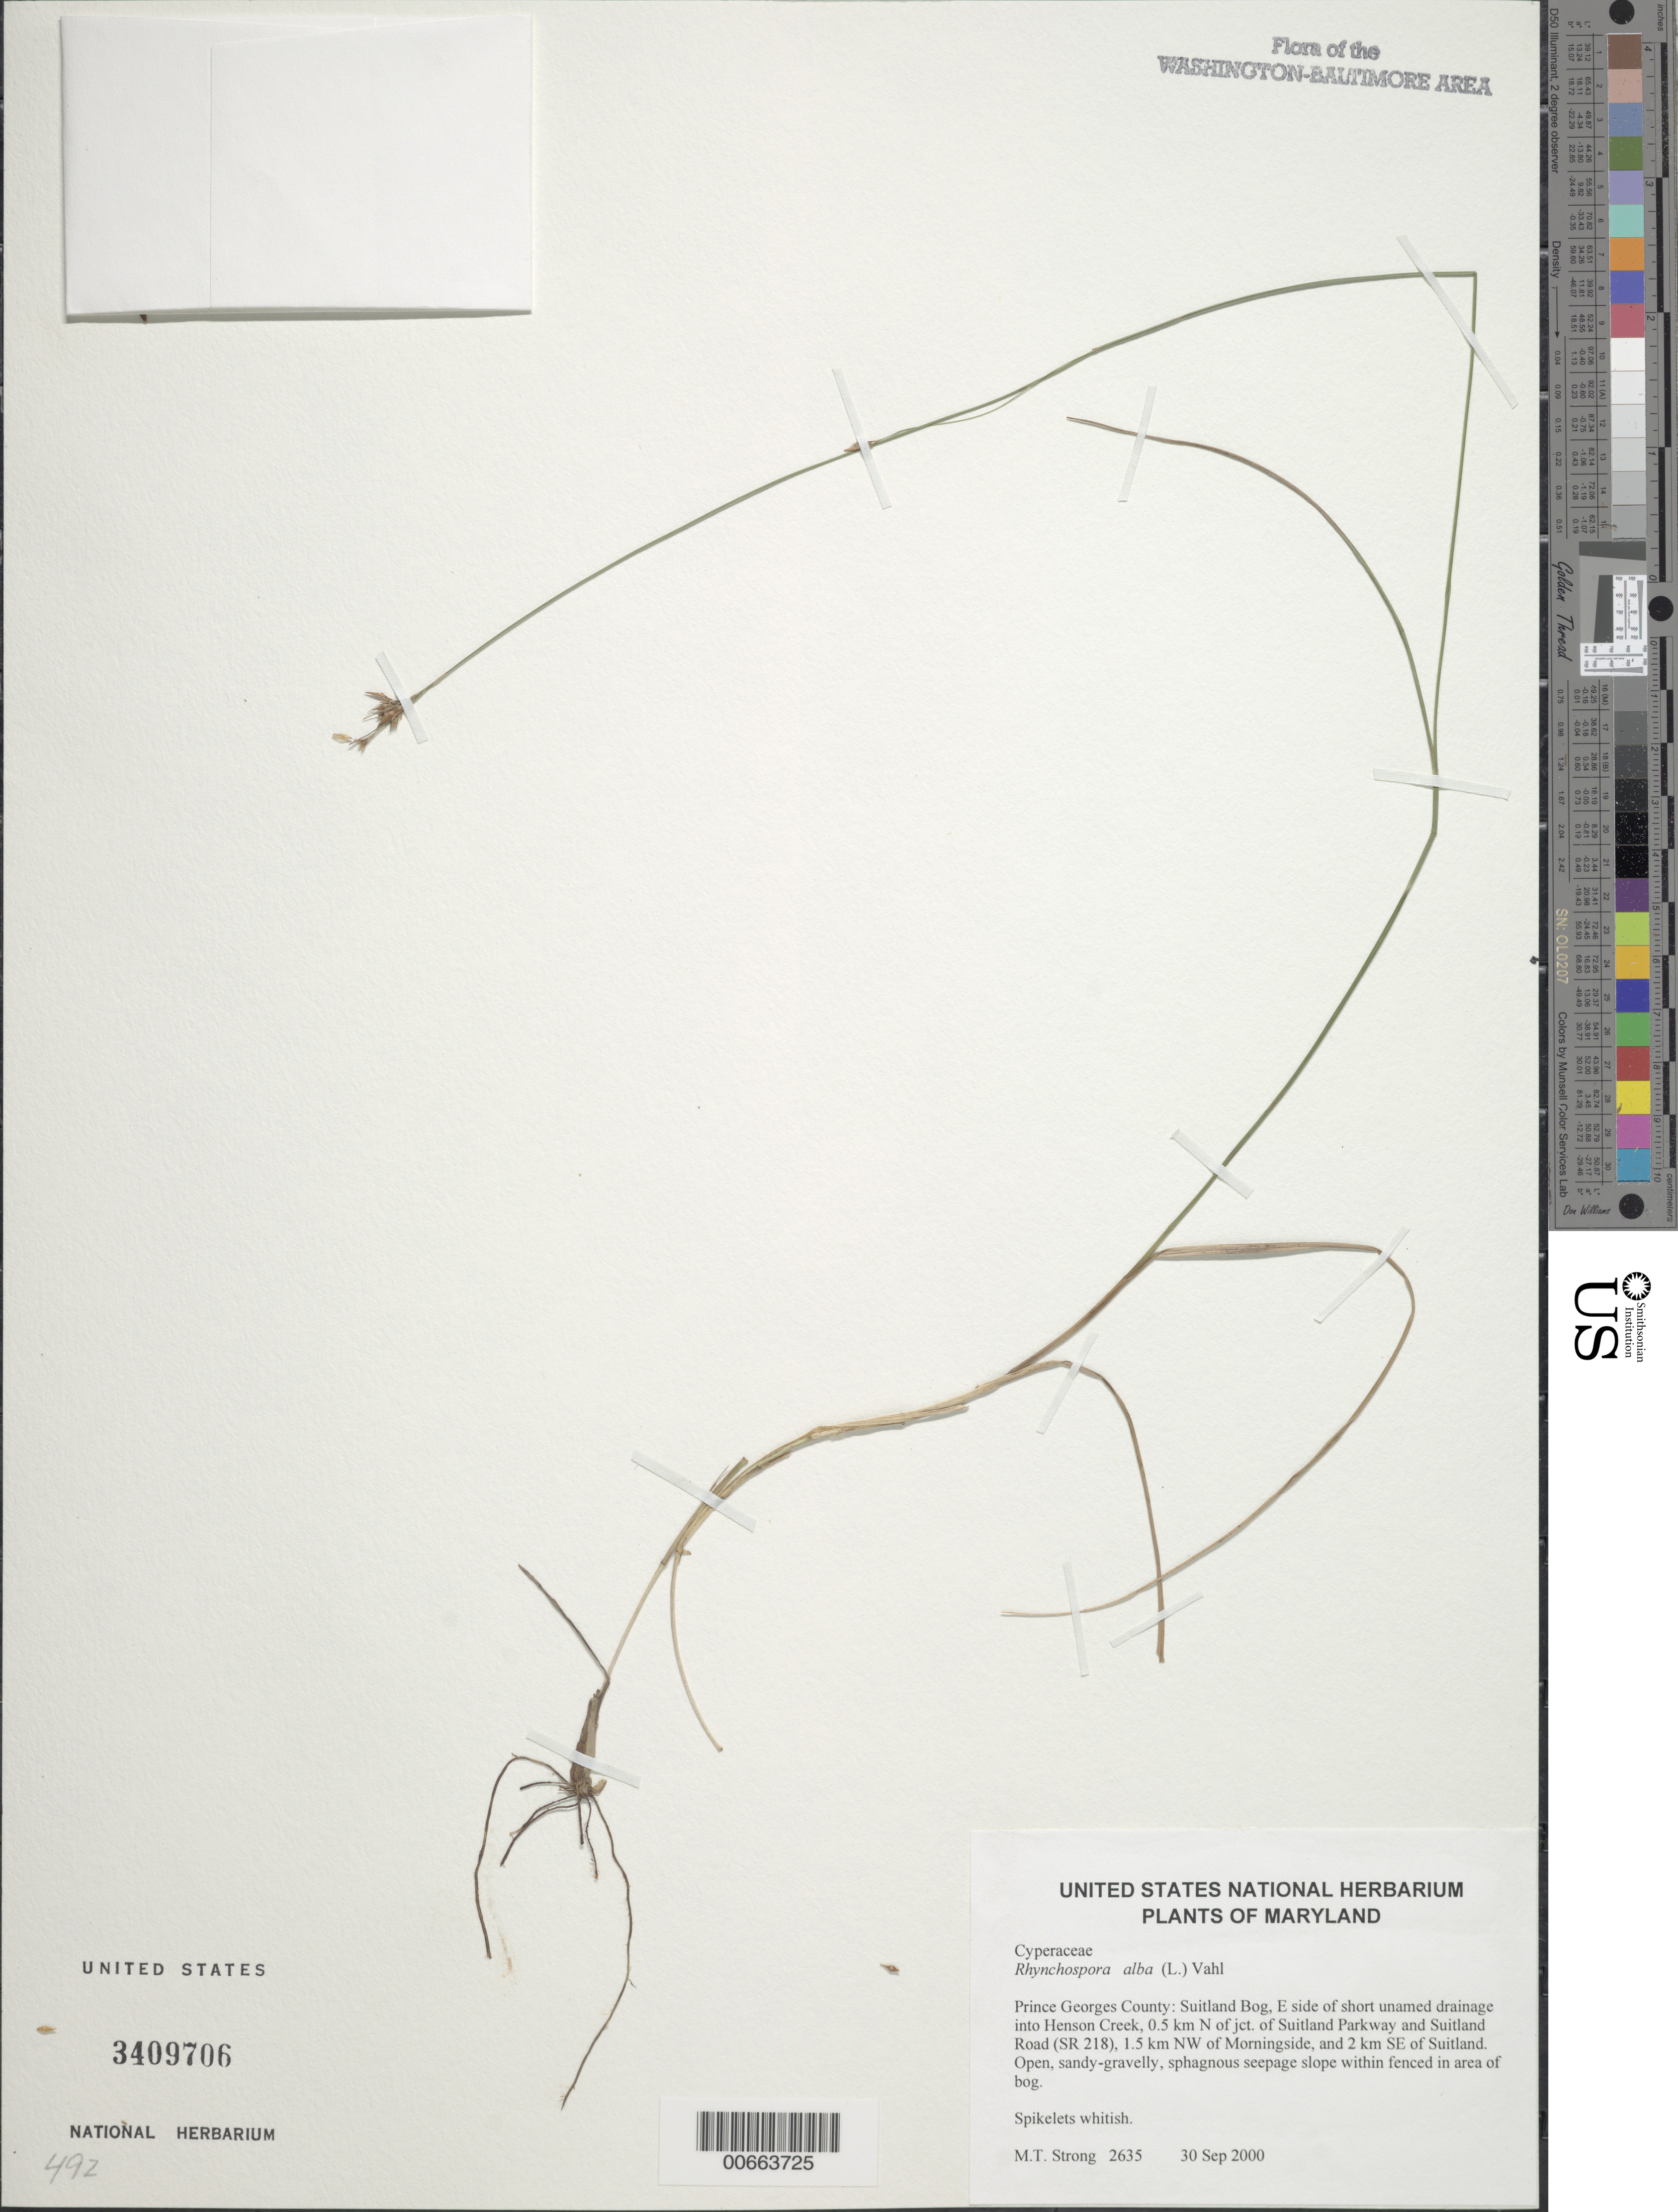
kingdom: Plantae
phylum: Tracheophyta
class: Liliopsida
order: Poales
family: Cyperaceae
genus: Rhynchospora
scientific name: Rhynchospora alba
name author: (L.) Vahl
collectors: M. T. Strong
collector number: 2635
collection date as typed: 30 Sep 2000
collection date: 2000-09-30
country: United States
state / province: Maryland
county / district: Prince George's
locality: Suitland Bog, E side of short unamed drainage into Henson Creek, 0.5 km N of jct. of Suitland Parkway and Suitland Road (SR 218), 1.5 km NW of Morningside, and 2 km SE of Suitland.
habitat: Open, gravelly, sphagnous seepage slope within fenced in area of bog.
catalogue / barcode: US 3409706